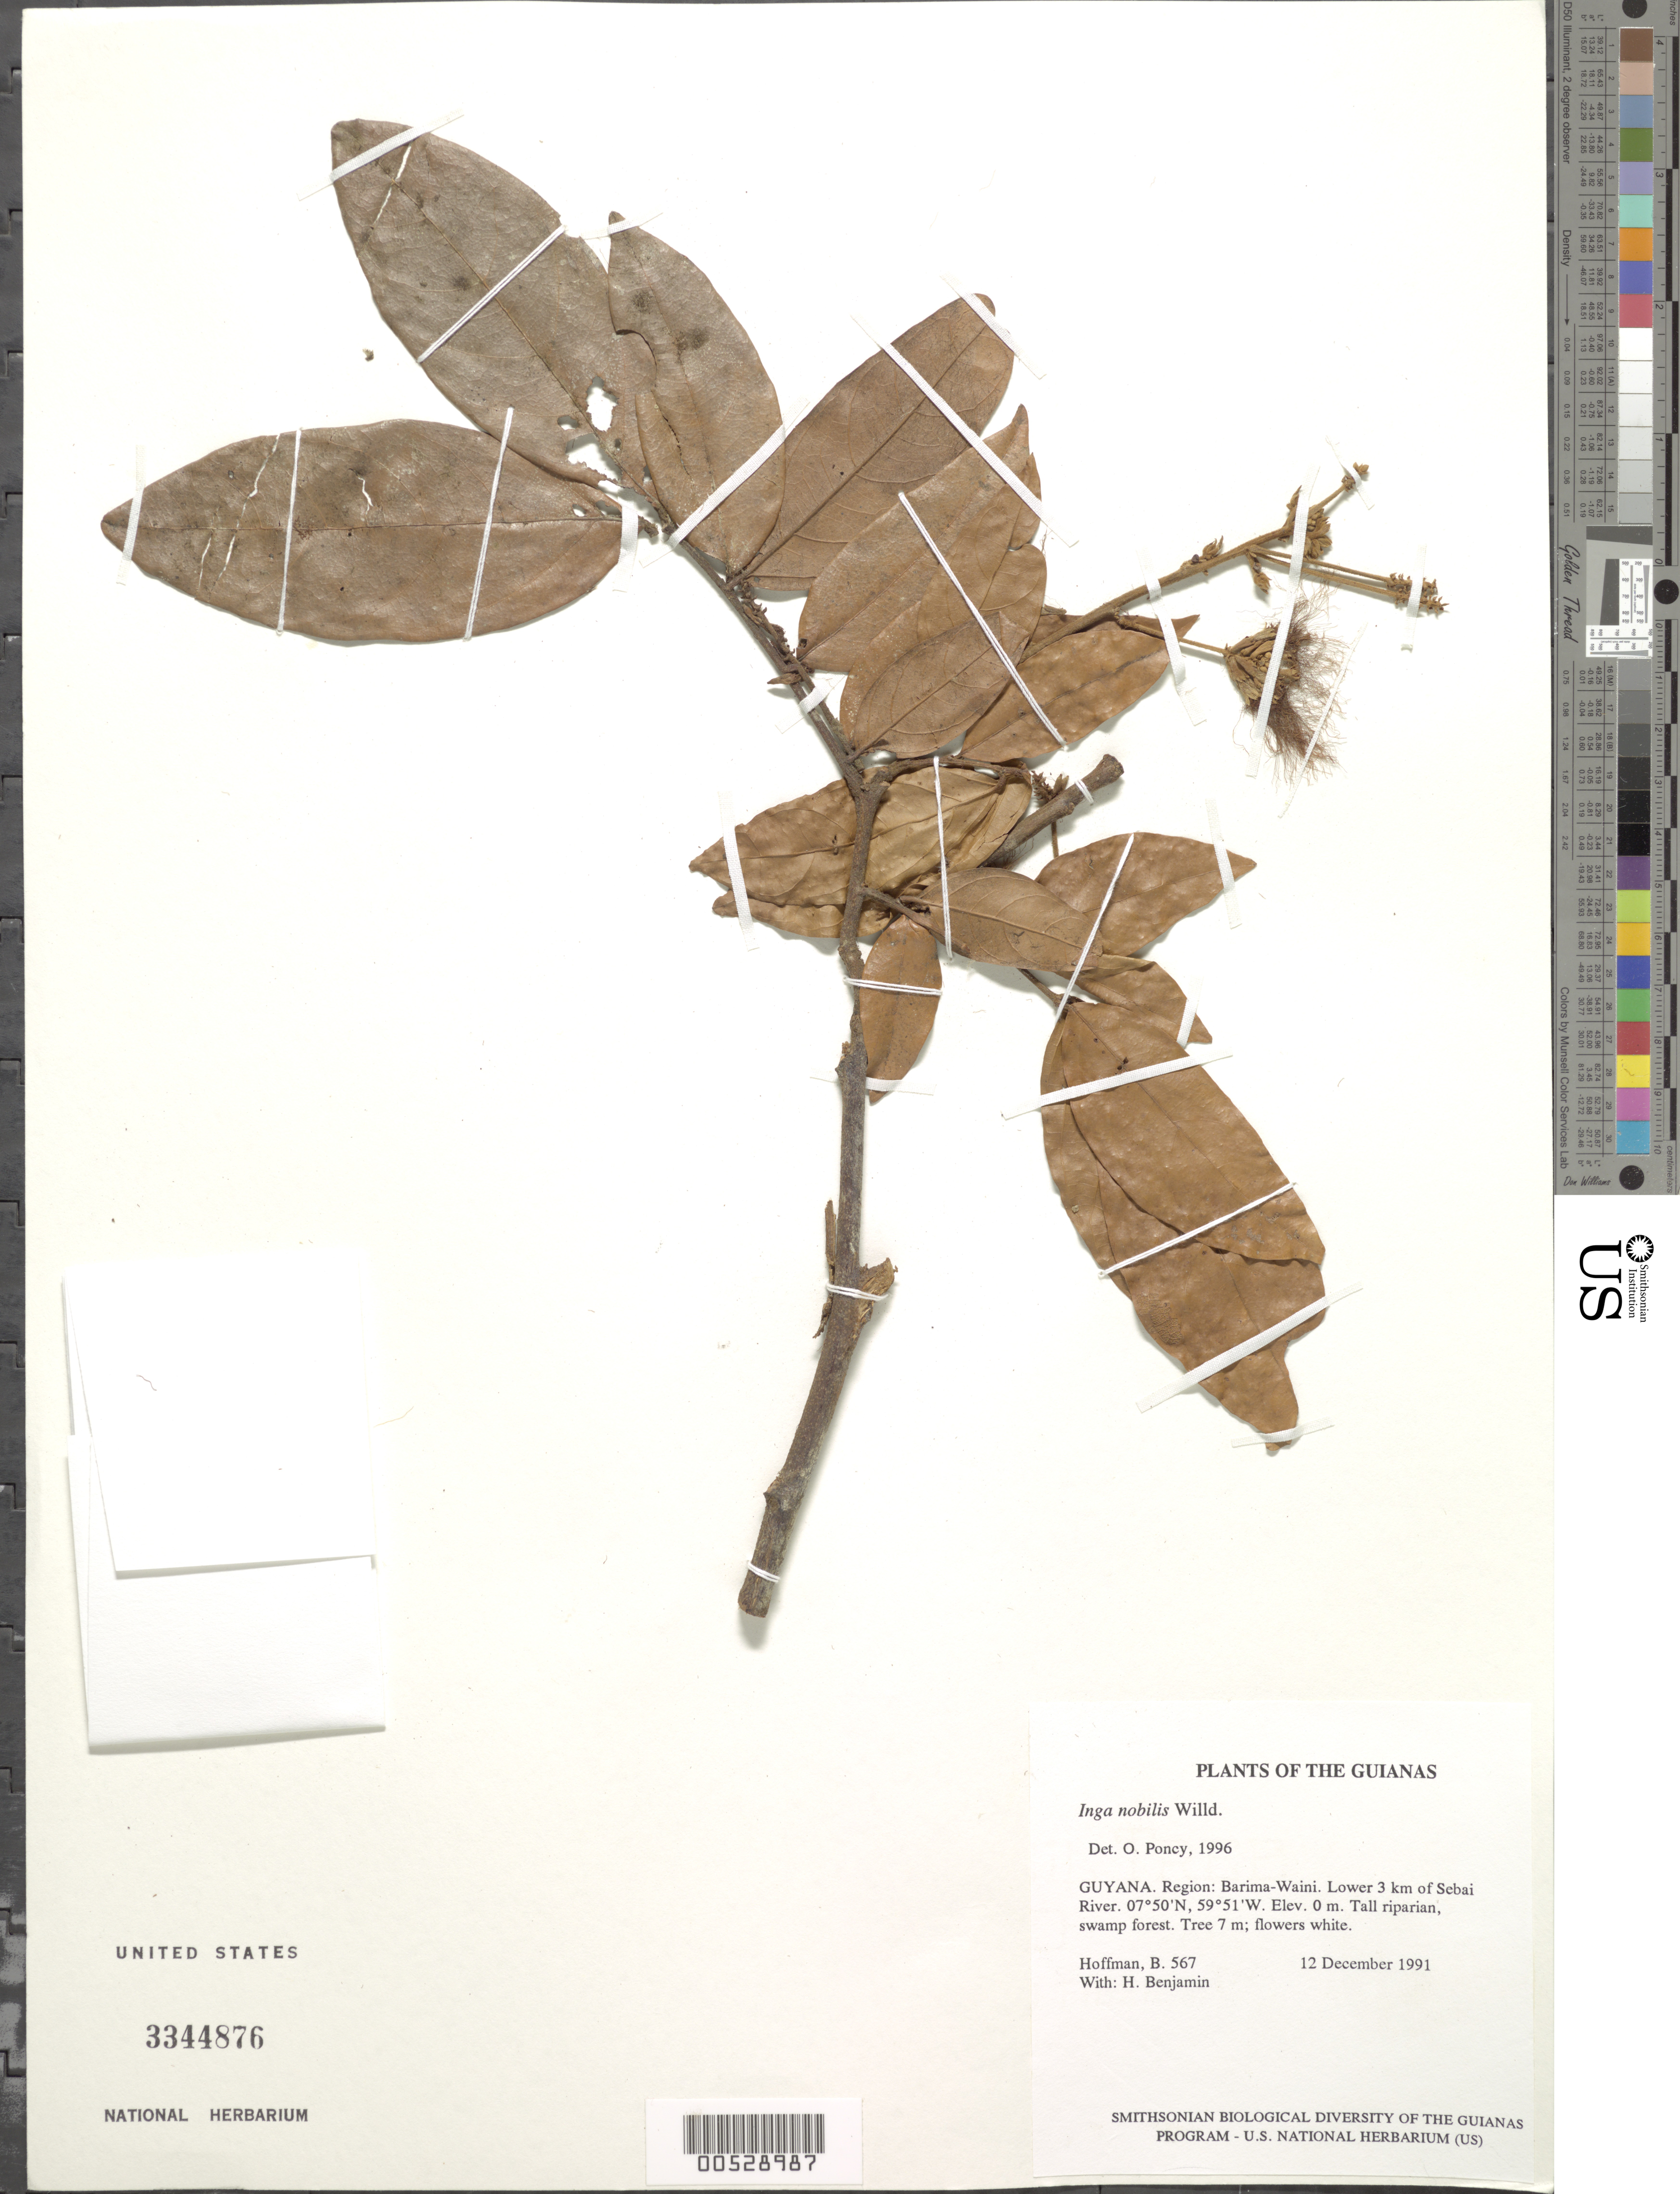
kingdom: Plantae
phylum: Tracheophyta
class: Magnoliopsida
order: Fabales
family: Fabaceae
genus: Inga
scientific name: Inga nobilis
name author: Willd.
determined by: Poncy, O.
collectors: B. Hoffman & H. Benjamin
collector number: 567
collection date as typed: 12 December 1991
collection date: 1991-12-12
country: Guyana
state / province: Barima-Waini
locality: Lower 3 km of Sebai River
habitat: Tall riparian, swamp forest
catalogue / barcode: US 3344876